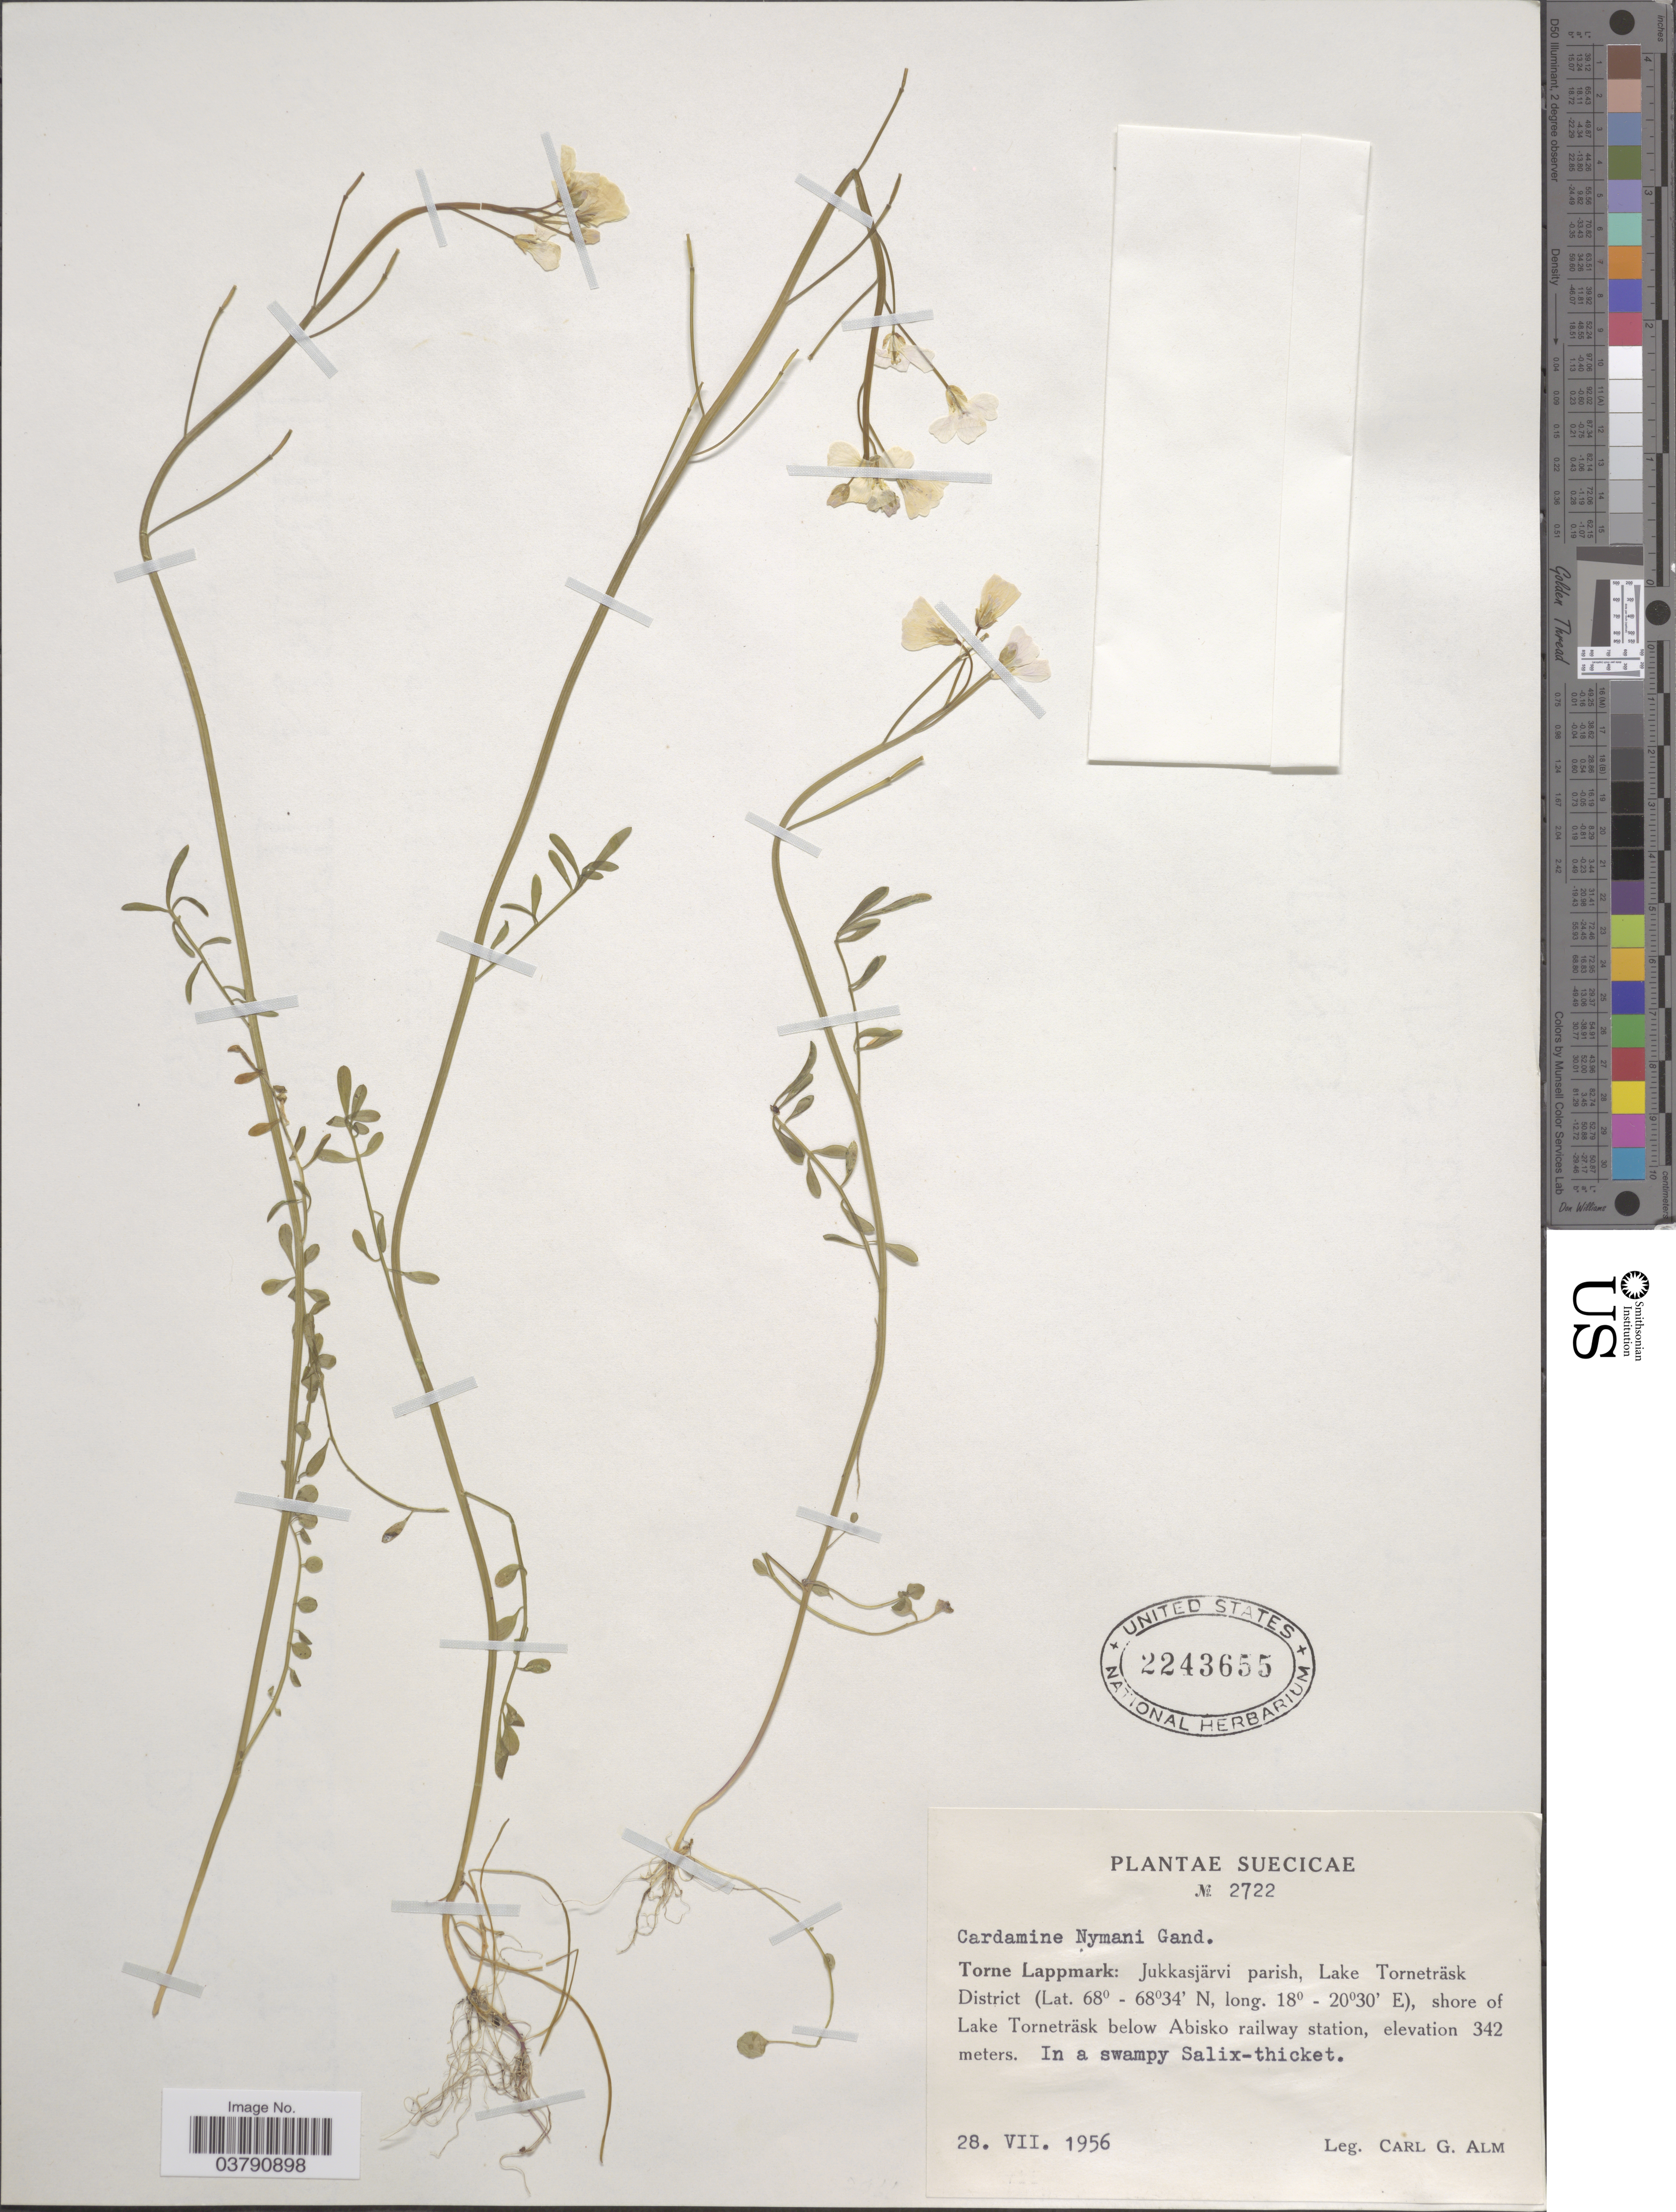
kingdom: Plantae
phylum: Tracheophyta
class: Magnoliopsida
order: Brassicales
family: Brassicaceae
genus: Cardamine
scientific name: Cardamine nymanii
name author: Gand.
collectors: C. G. Alm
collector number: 2722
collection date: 1956-07-28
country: Sweden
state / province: Norrbotten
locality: Suecicae. Torne lappmark: Jukkasjärvi parish, Lake Torneträsk District, shore of Lake Torneträsk below Abisko railway station. In a swampy Salix- thicket.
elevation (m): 342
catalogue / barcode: US 2243655